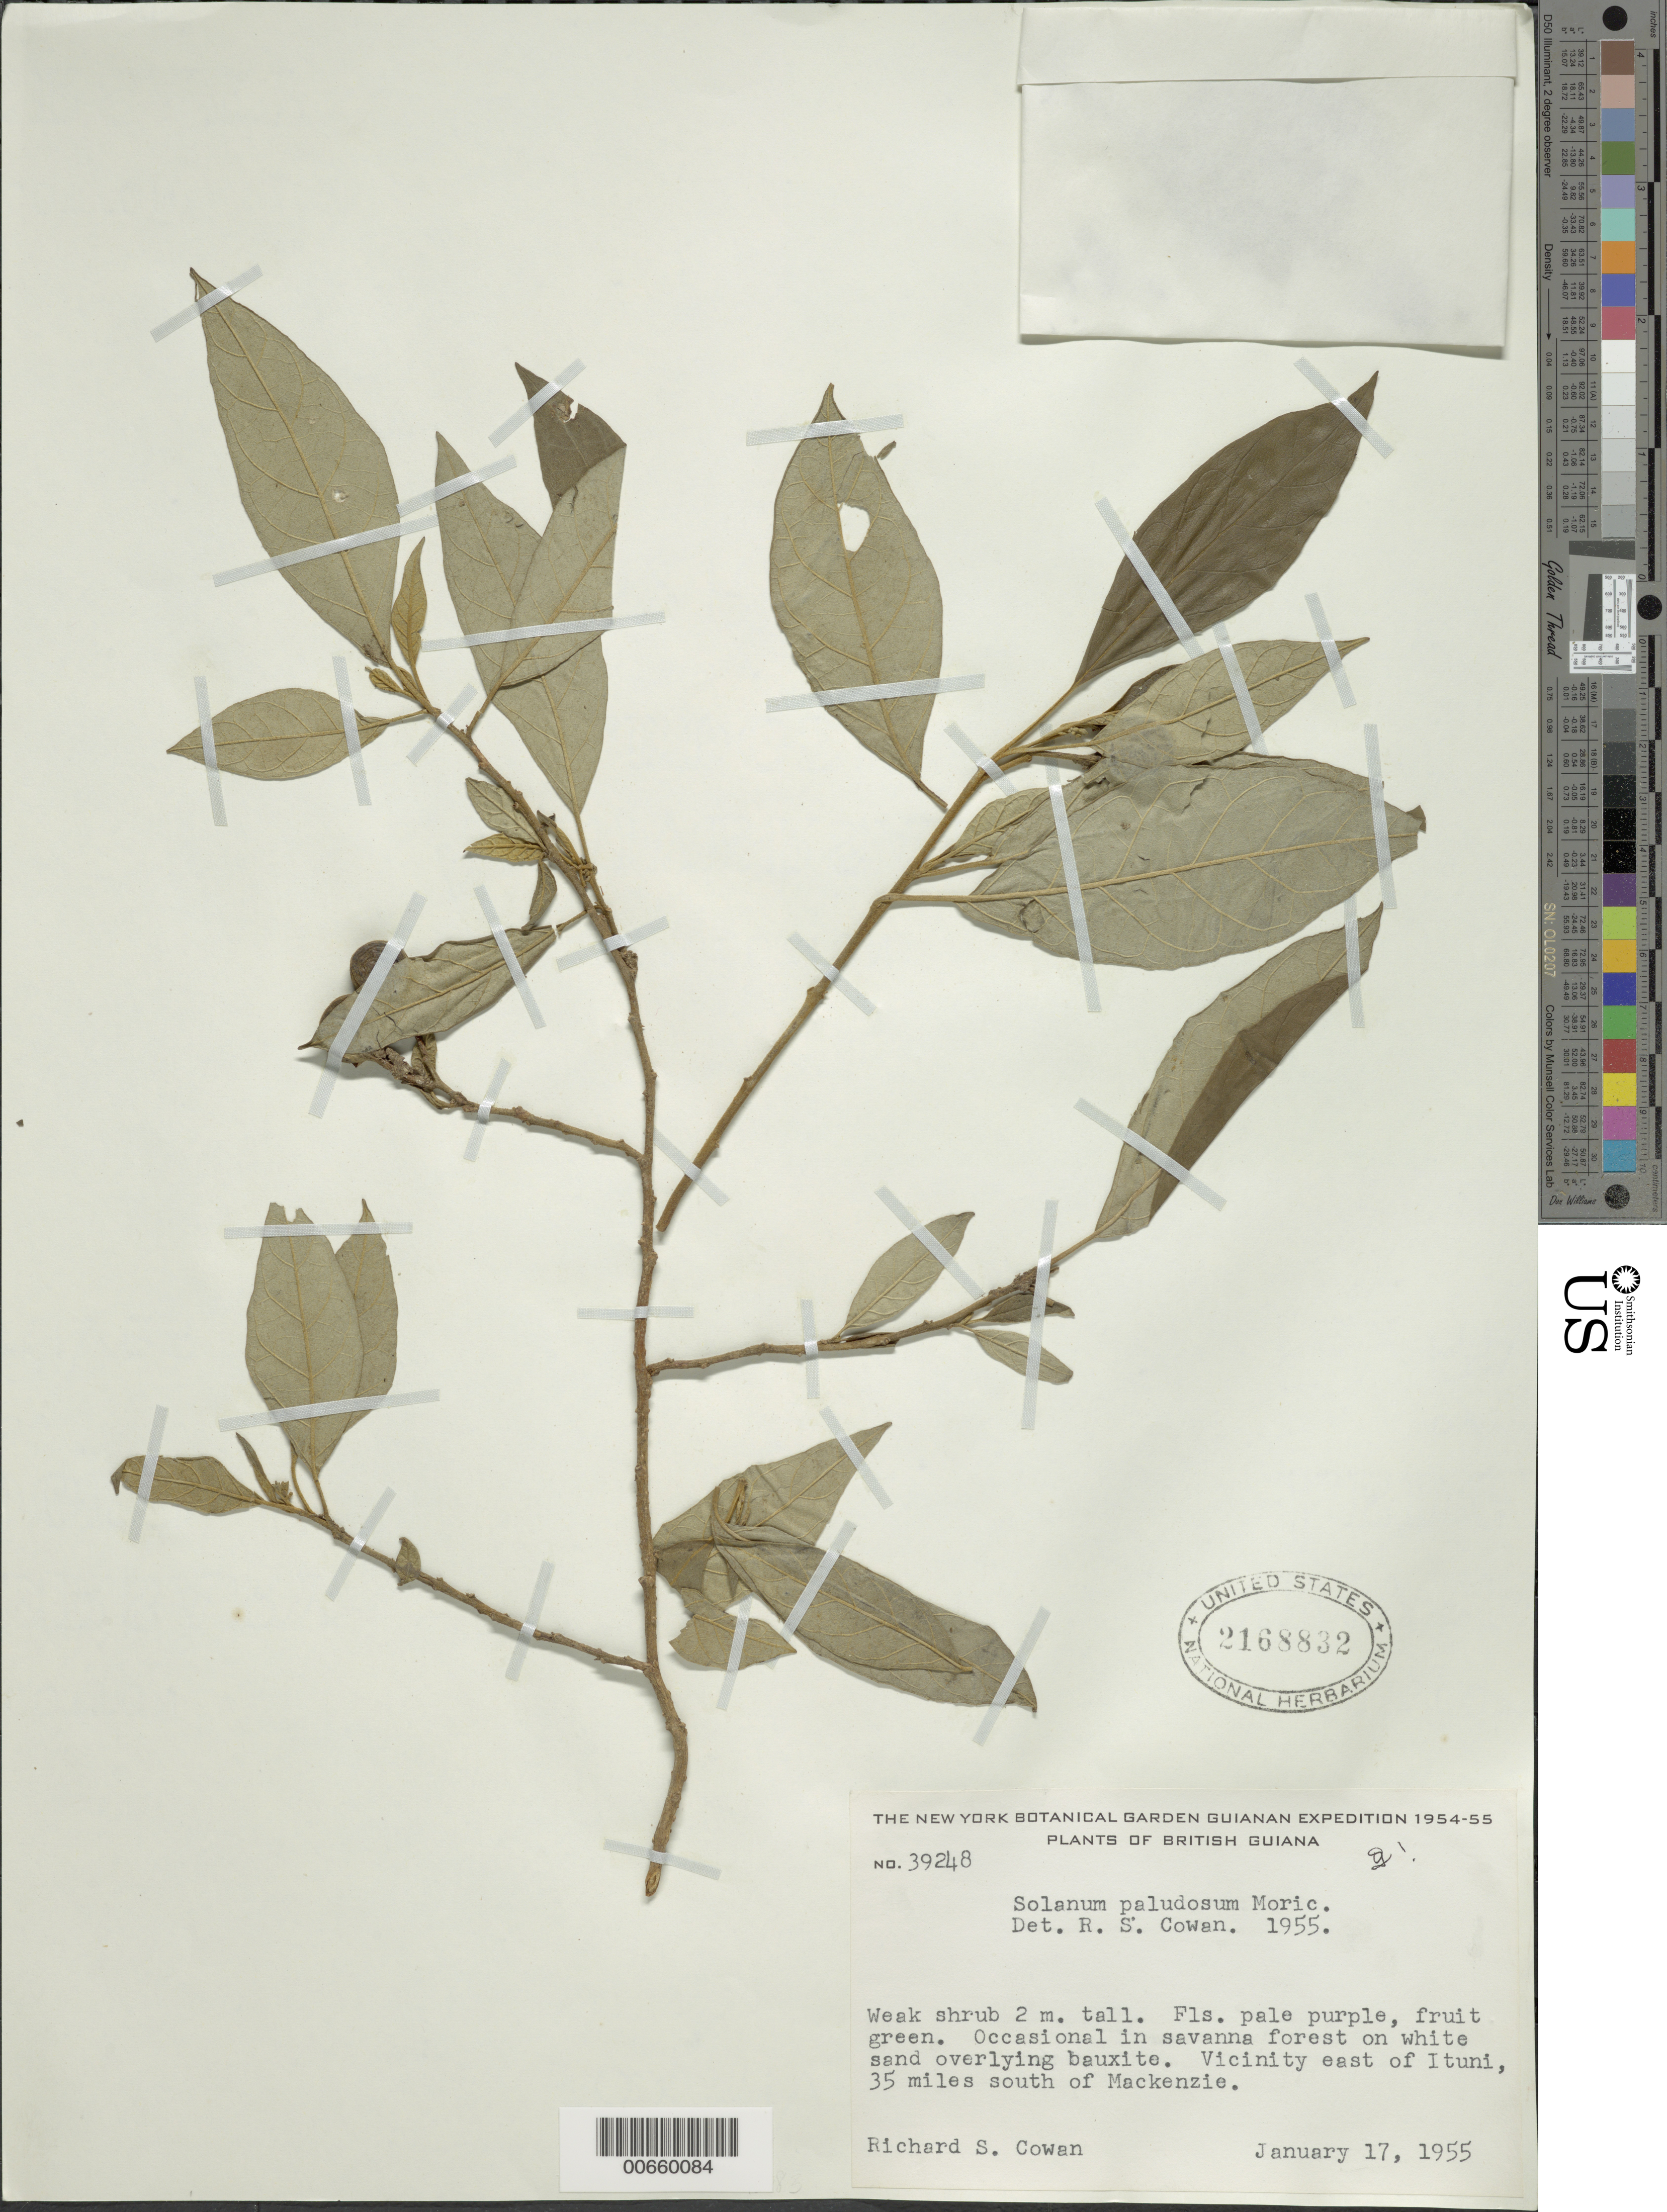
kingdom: Plantae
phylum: Tracheophyta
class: Magnoliopsida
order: Solanales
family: Solanaceae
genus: Solanum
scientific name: Solanum paludosum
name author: Moric.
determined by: Cowan, R. S.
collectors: R. S. Cowan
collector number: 39248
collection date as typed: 1 Jan 1955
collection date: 1955-01-01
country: Guyana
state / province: U. Demerara-Berbice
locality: Mackenzie Mines area, vic. E of Ituni, 35 mi. S of Mackenzie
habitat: Savanna forest on white sand over bauxite.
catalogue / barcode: US 2168832